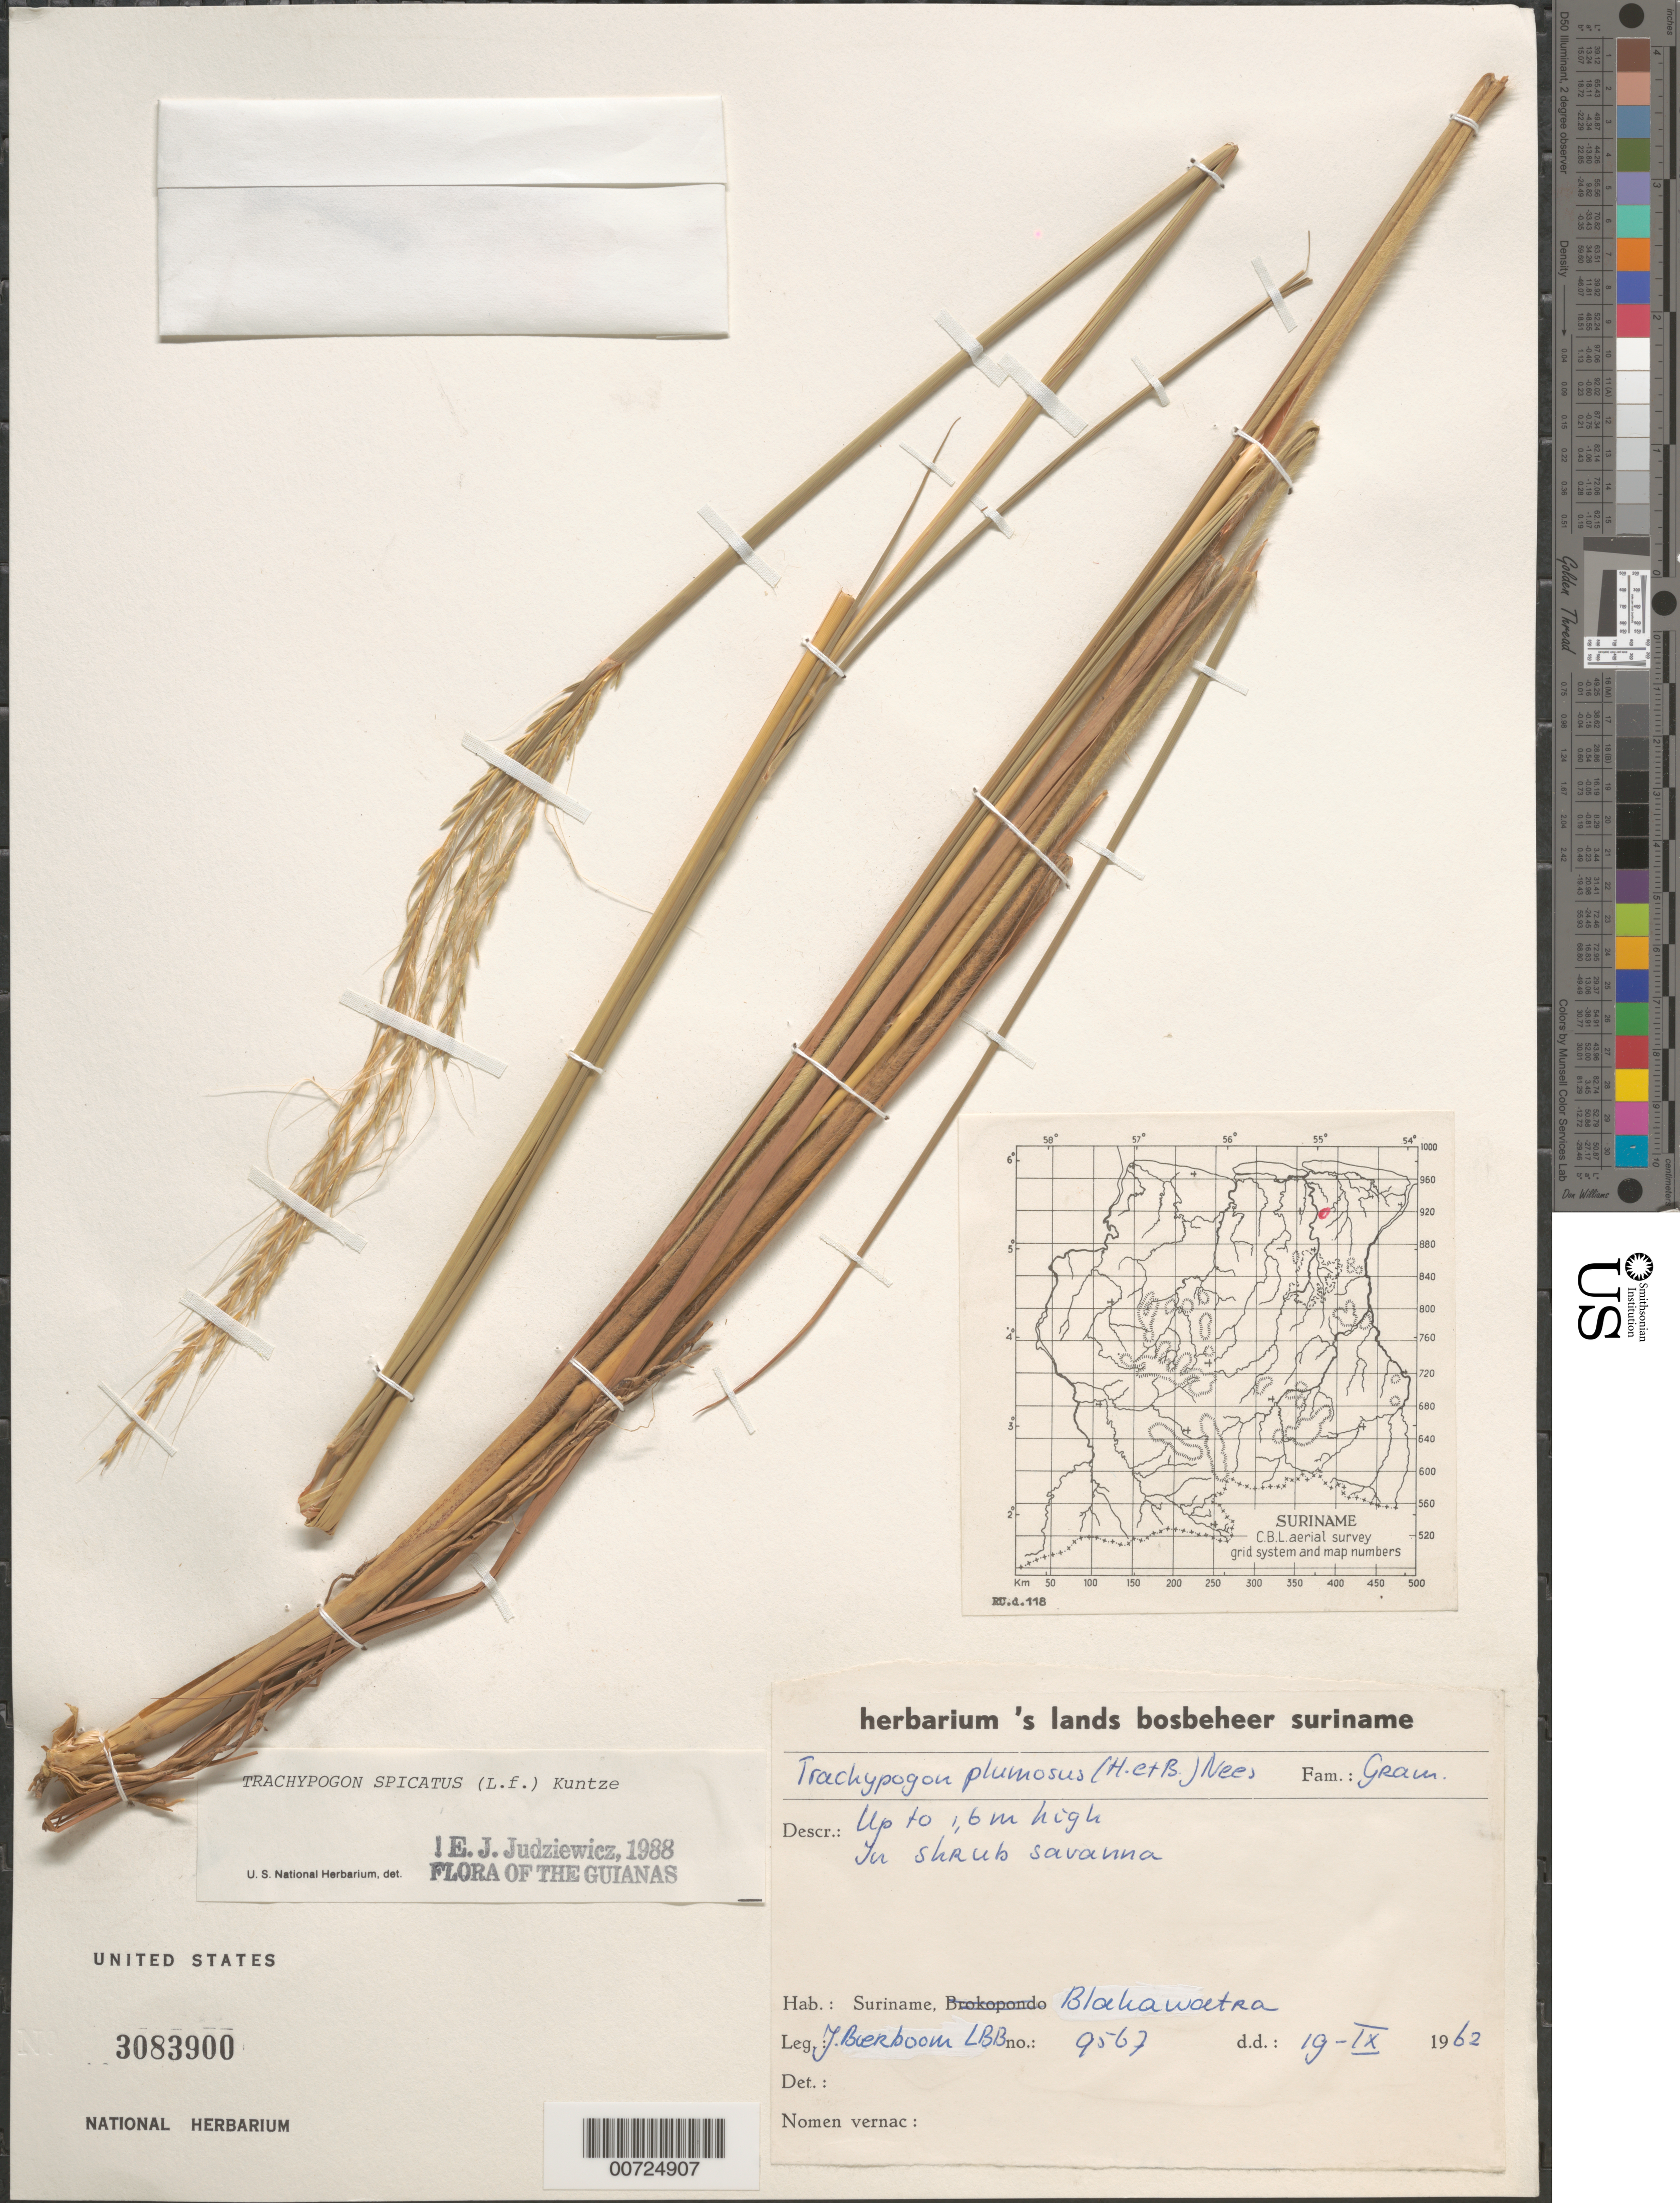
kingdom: Plantae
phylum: Tracheophyta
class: Liliopsida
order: Poales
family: Poaceae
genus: Trachypogon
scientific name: Trachypogon spicatus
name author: (L. f.) Kuntze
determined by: Judziewicz, E. J.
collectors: J. Boerboom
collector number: LBB 9567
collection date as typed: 19-Sep-62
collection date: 1962-09-19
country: Suriname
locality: Blakawatra; Jodenssavanne-Mapane Kreek area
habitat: Shrub savanna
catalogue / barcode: US 3083900